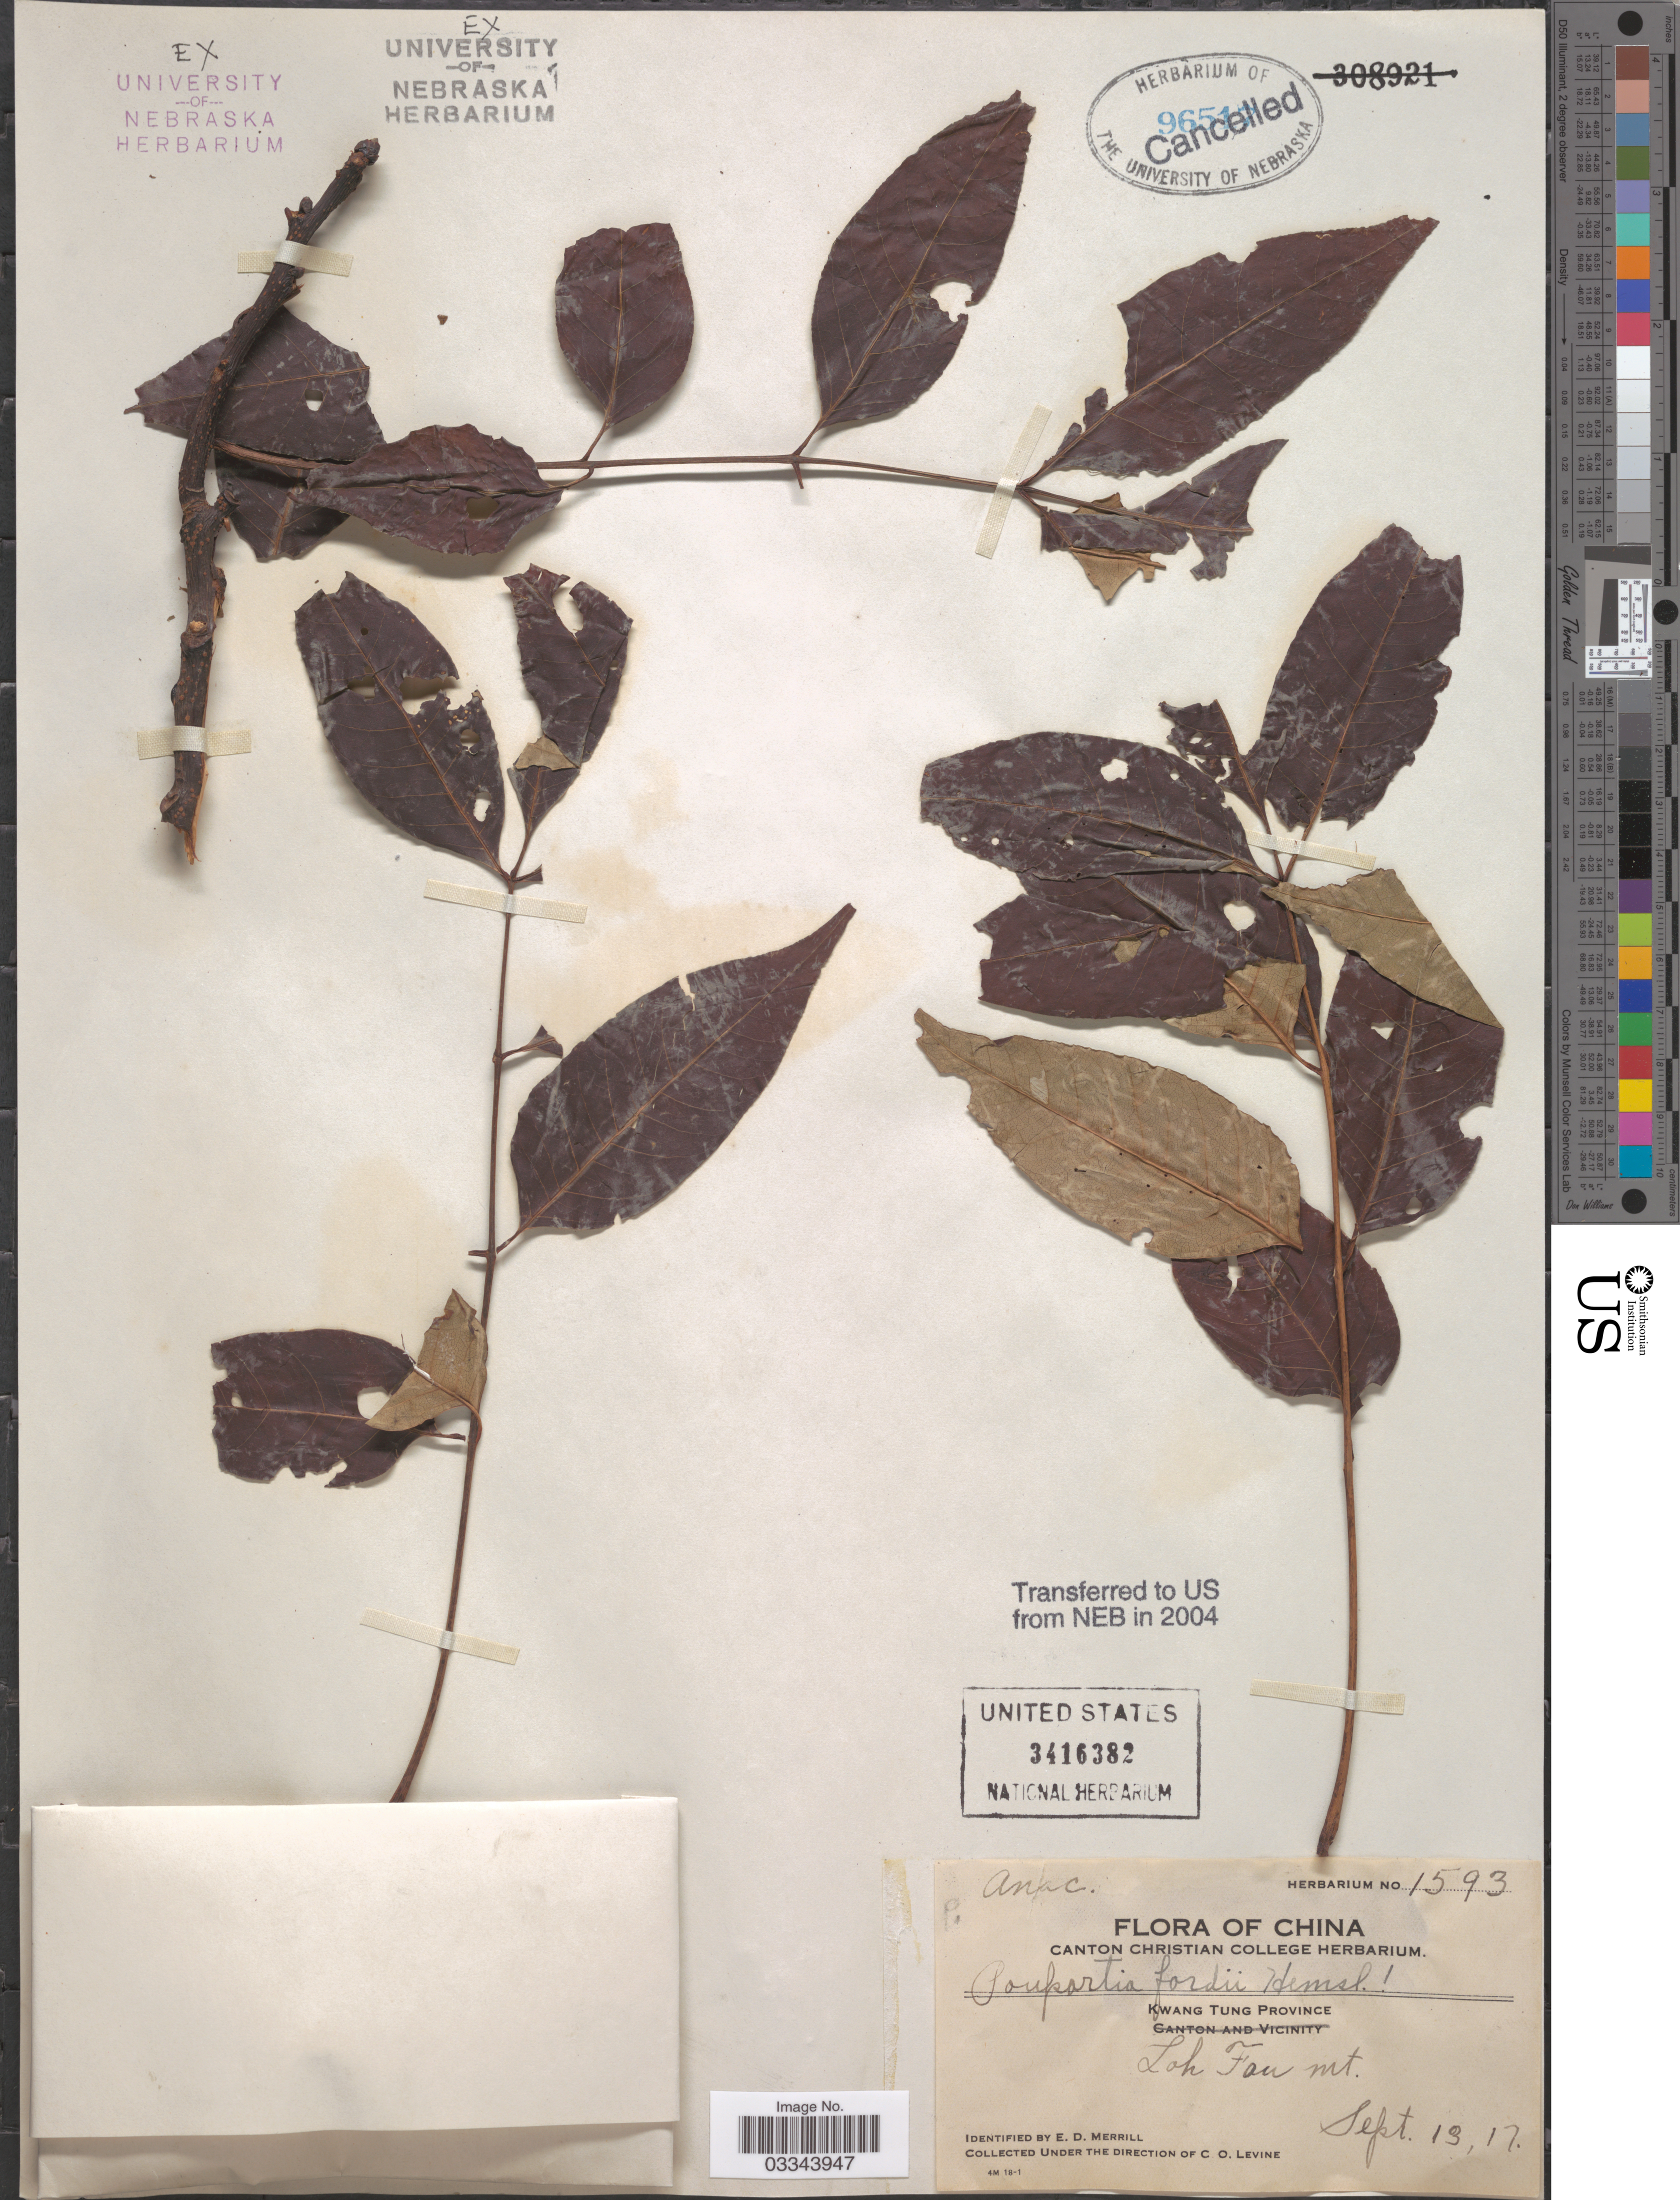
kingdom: Plantae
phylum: Tracheophyta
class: Magnoliopsida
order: Sapindales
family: Anacardiaceae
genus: Choerospondias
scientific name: Choerospondias axillaris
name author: (Roxb.) B.L. Burtt & A.W. Hill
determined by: Mitchell, John D.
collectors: C. O. Levine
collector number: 1593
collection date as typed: Transcribed d/m/y: 13/9/17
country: China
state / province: Guangdong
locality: Kwang Tung Province, Loh Fau Mt.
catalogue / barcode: US 3416382